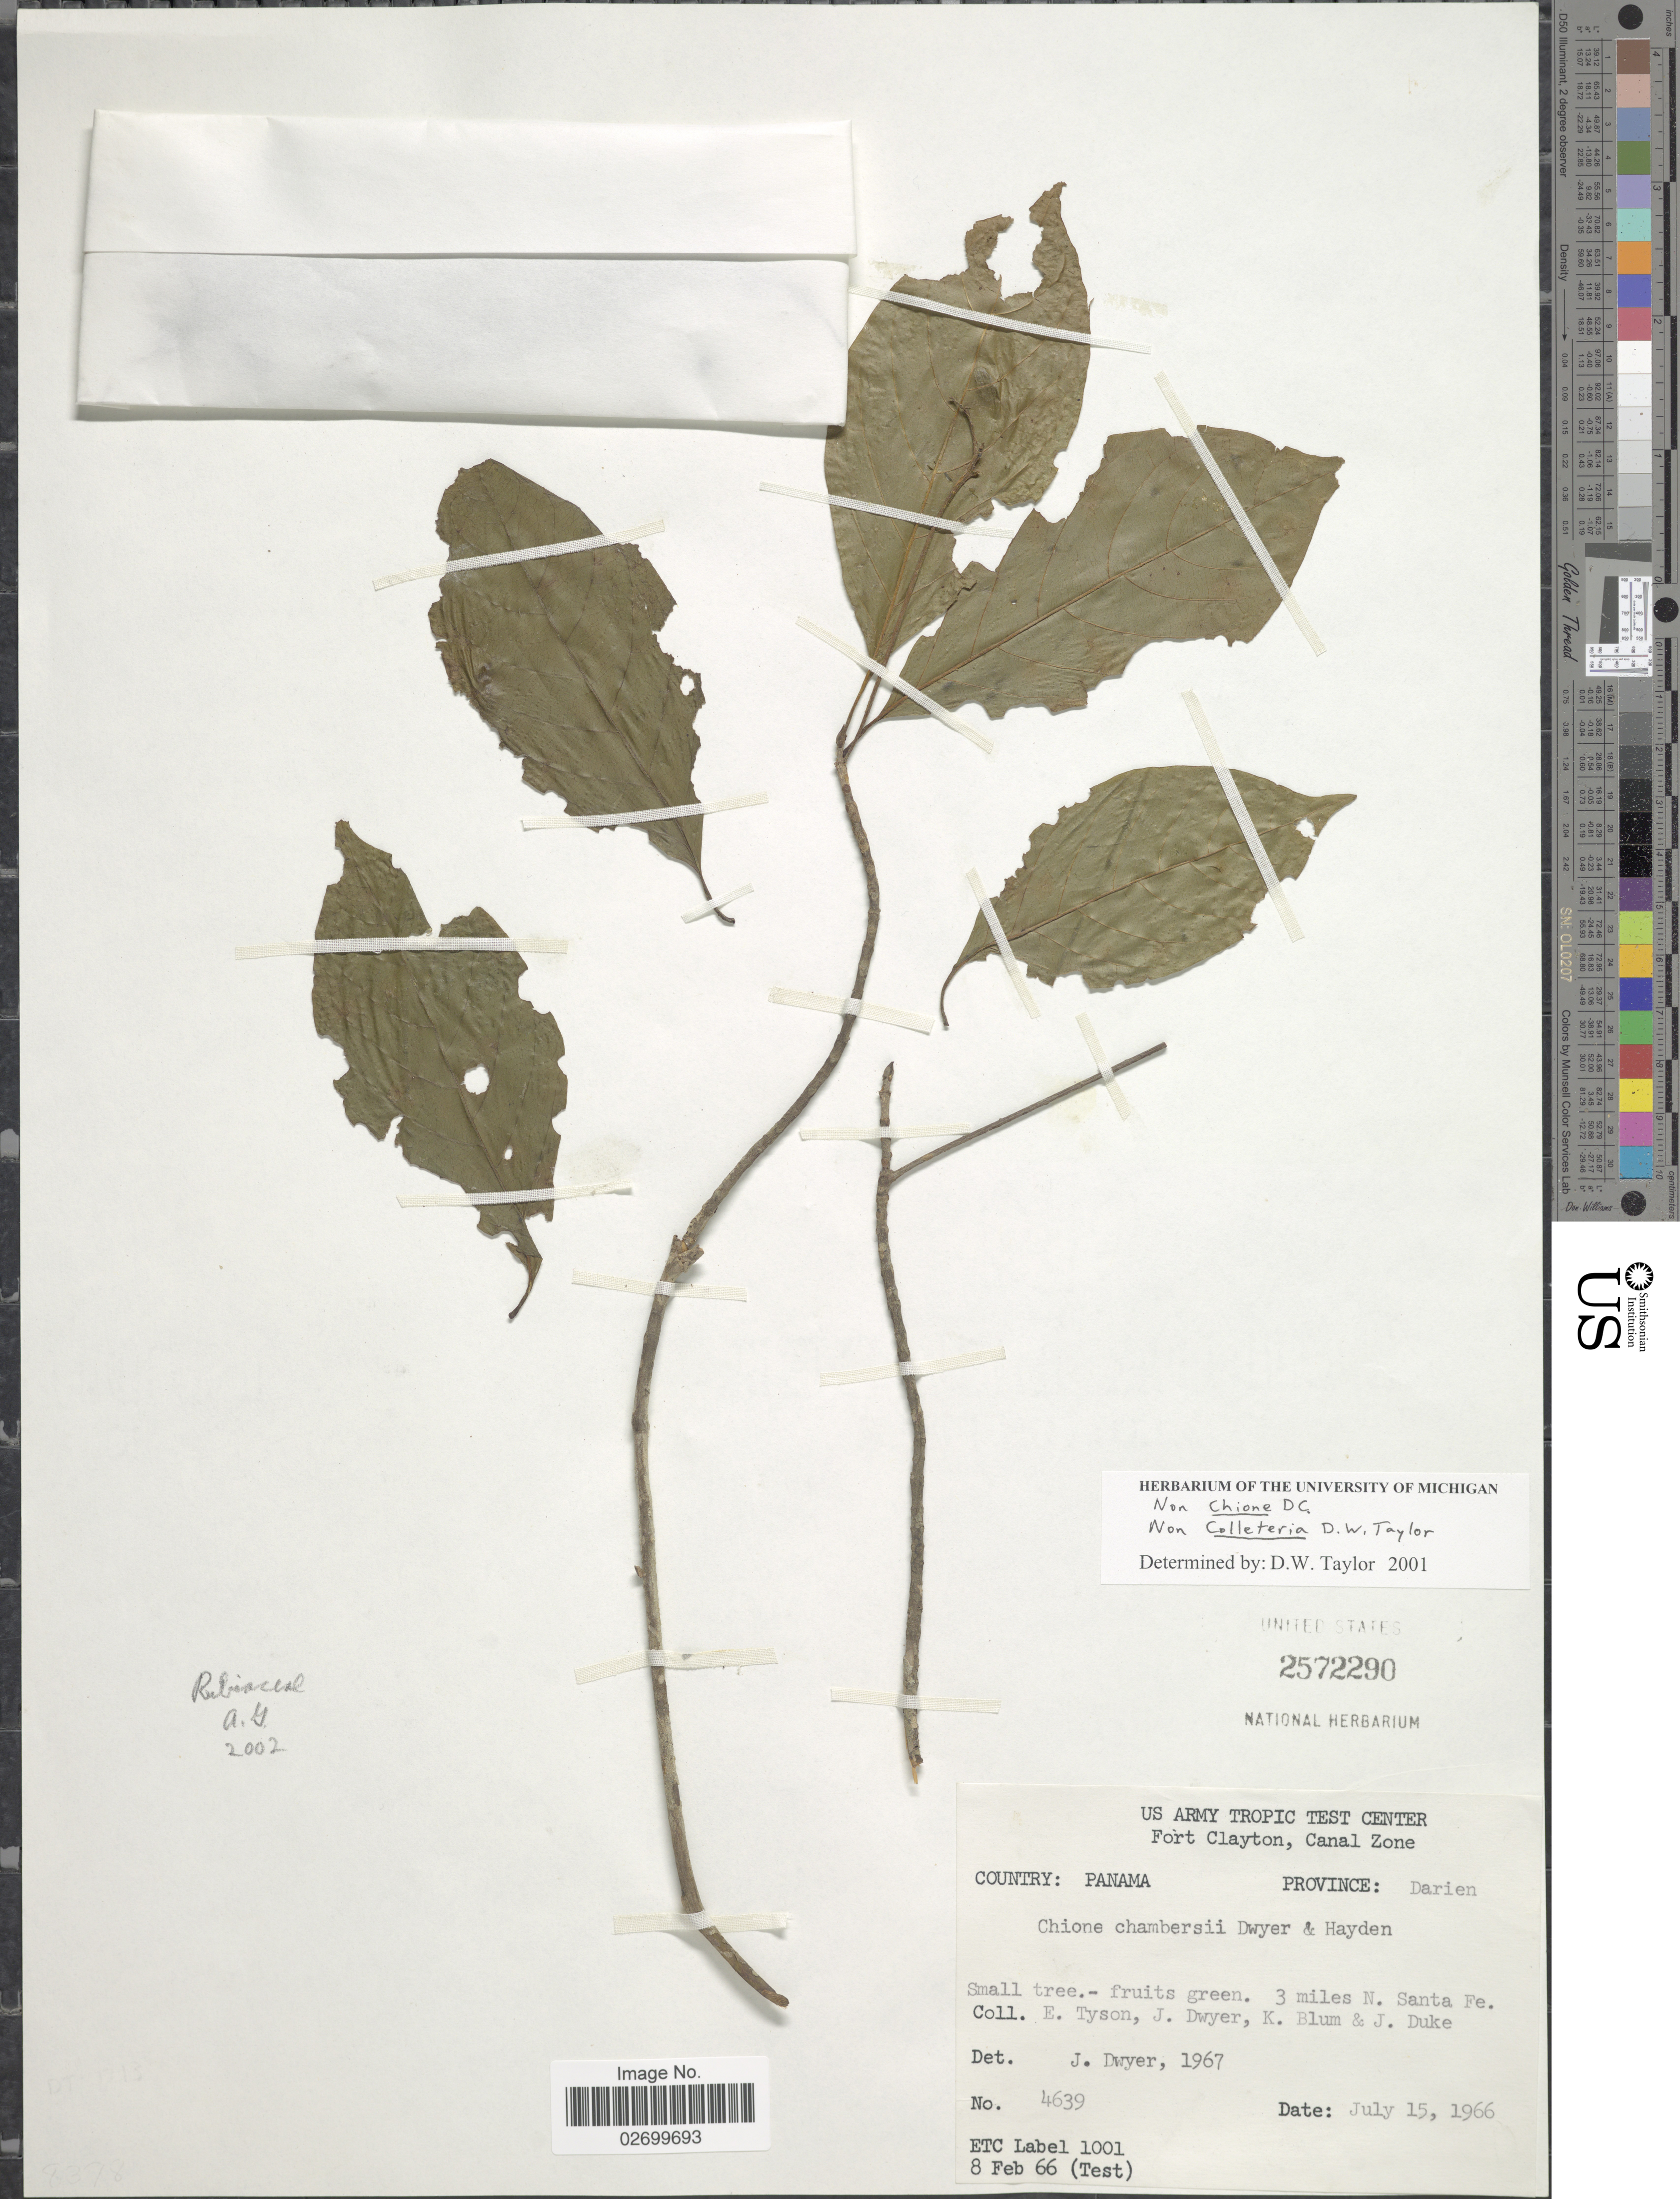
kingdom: Plantae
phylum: Tracheophyta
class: Magnoliopsida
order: Gentianales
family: Rubiaceae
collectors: E. Tyson, J. Dwyer, K. Blum & J. Duke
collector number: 4639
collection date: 1966-07-15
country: Panama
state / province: Darién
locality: US Army Tropic Test Center. Fort Clayton, Canal Zone. 3 miles N. Santa Fe.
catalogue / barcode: US 2572290